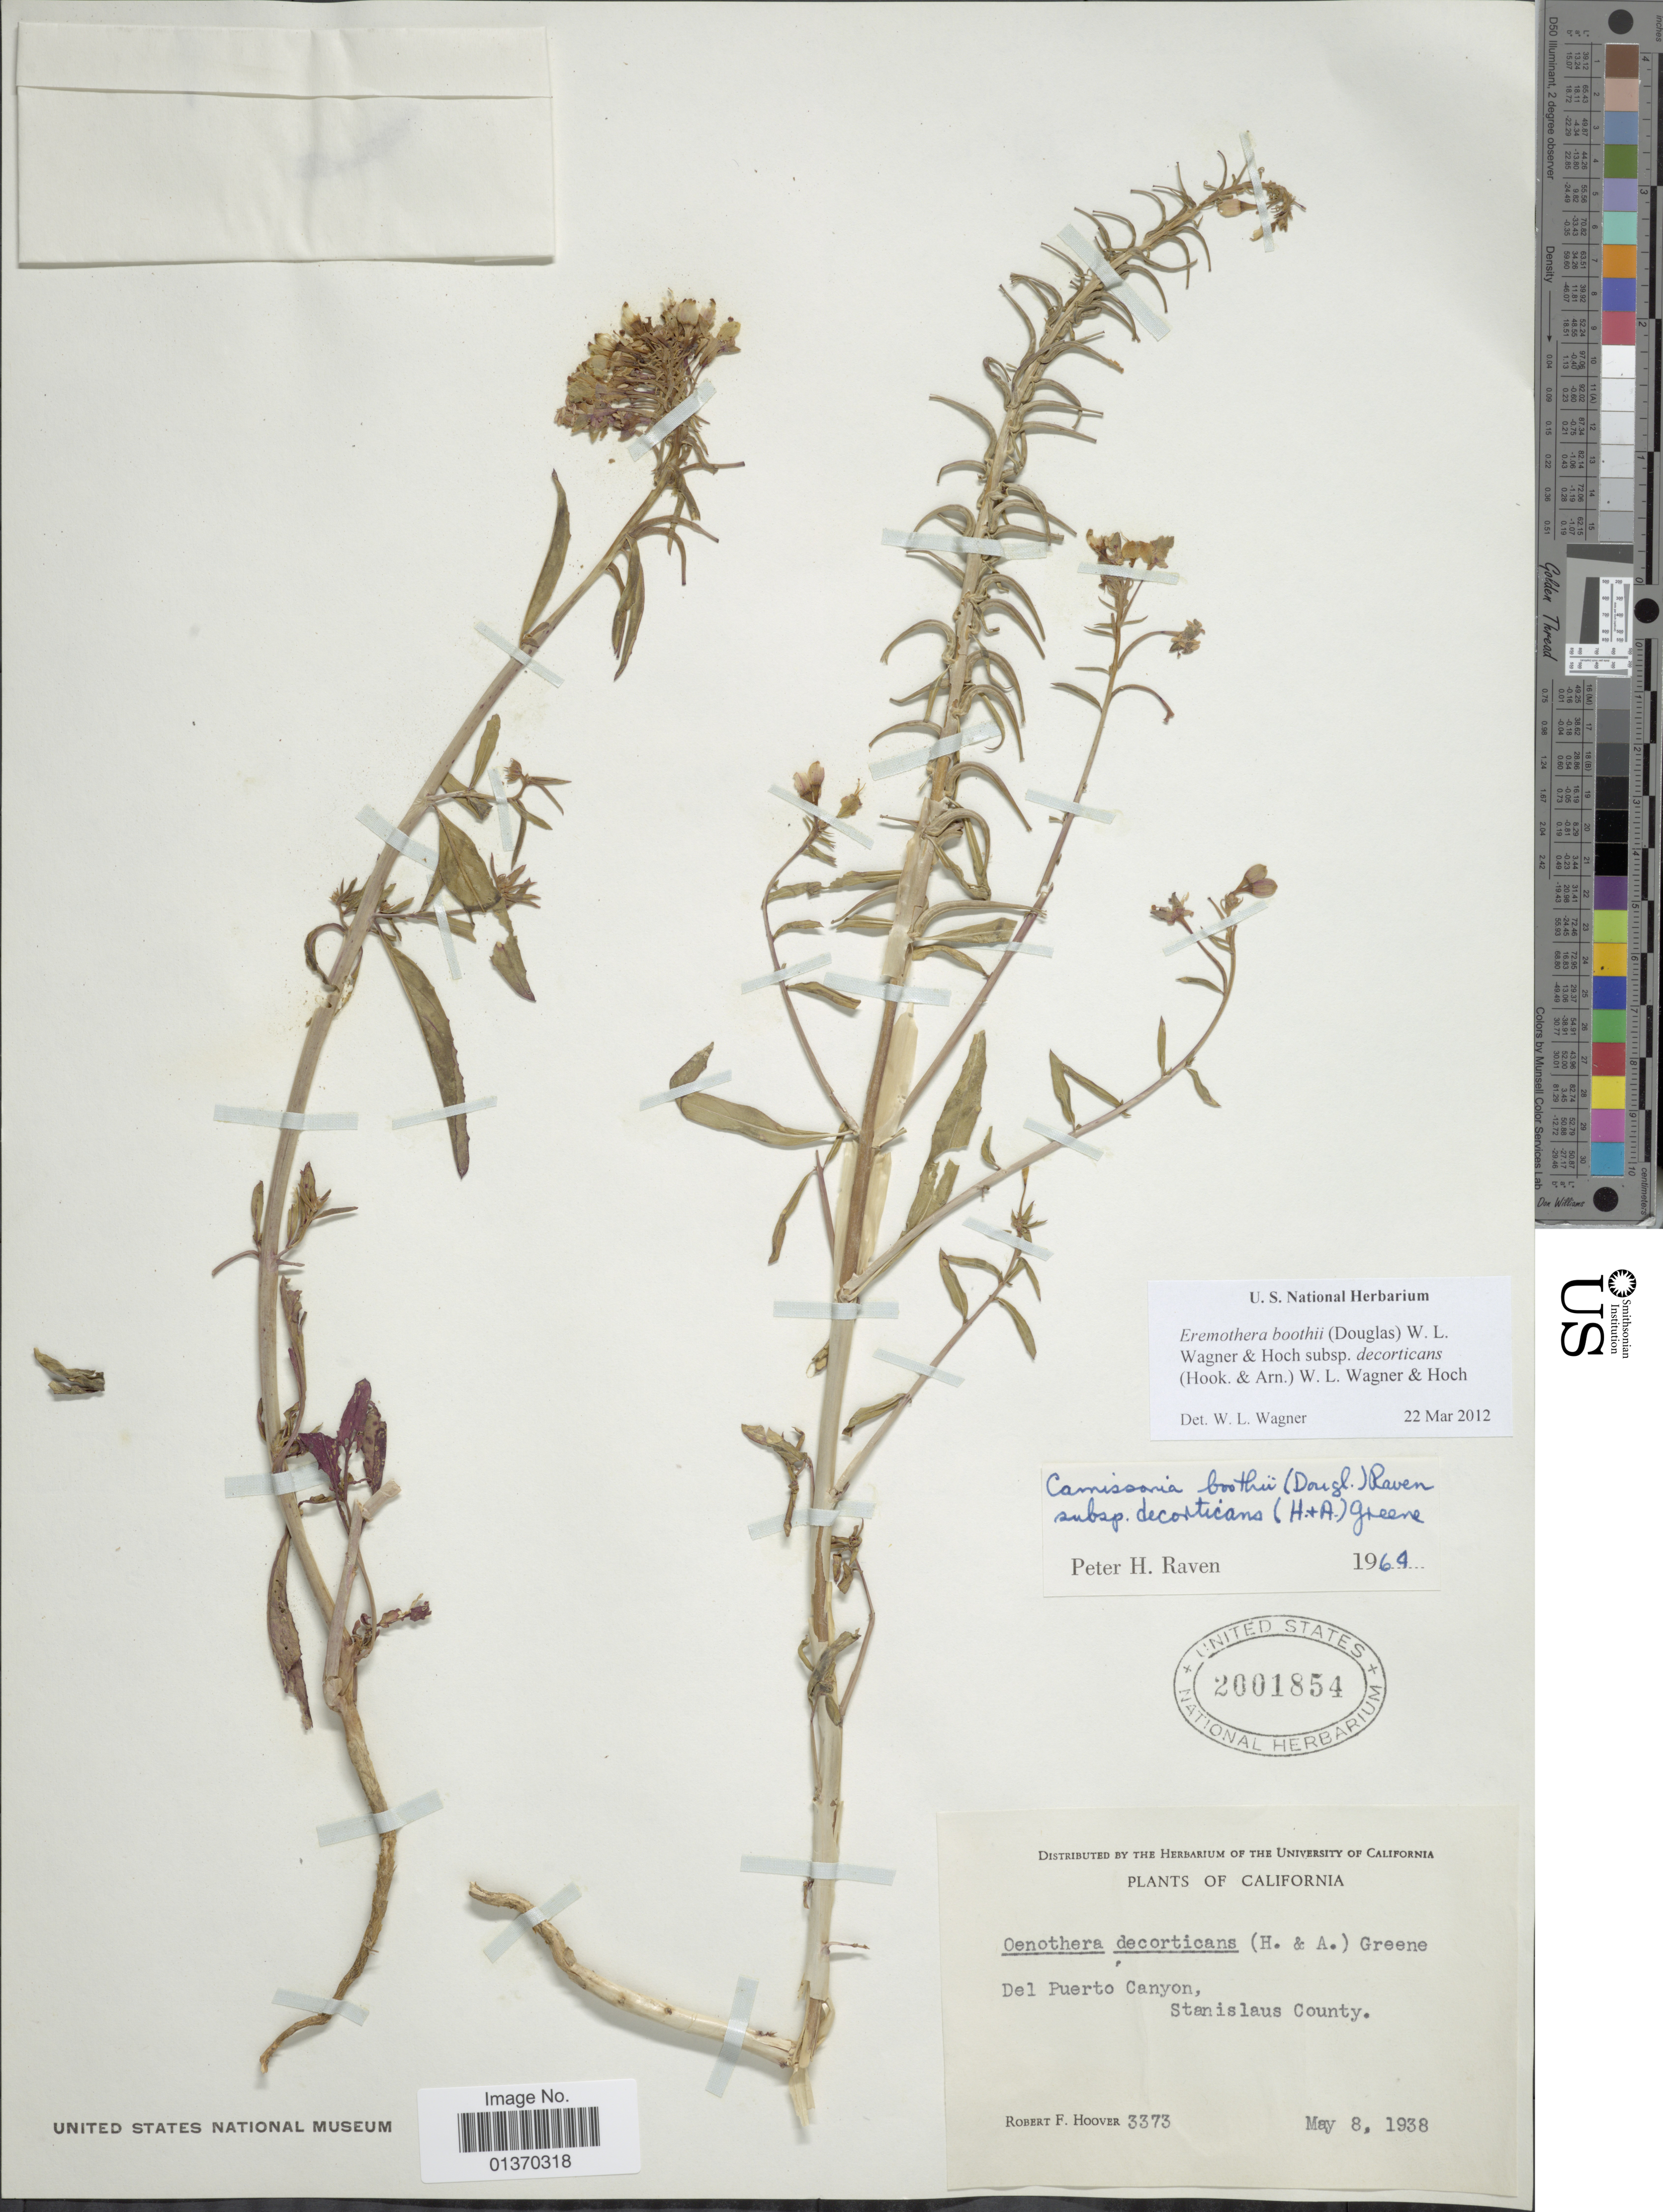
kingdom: Plantae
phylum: Tracheophyta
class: Magnoliopsida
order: Myrtales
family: Onagraceae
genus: Eremothera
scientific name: Eremothera boothii subsp. decorticans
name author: (Hook. & Arn.) W.L. Wagner & Hoch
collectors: R. F. Hoover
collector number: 3373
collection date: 1938-05-08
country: United States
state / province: California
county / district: Stanislaus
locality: Del Puerto Canyon, Stanislaus County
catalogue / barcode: US 2001854